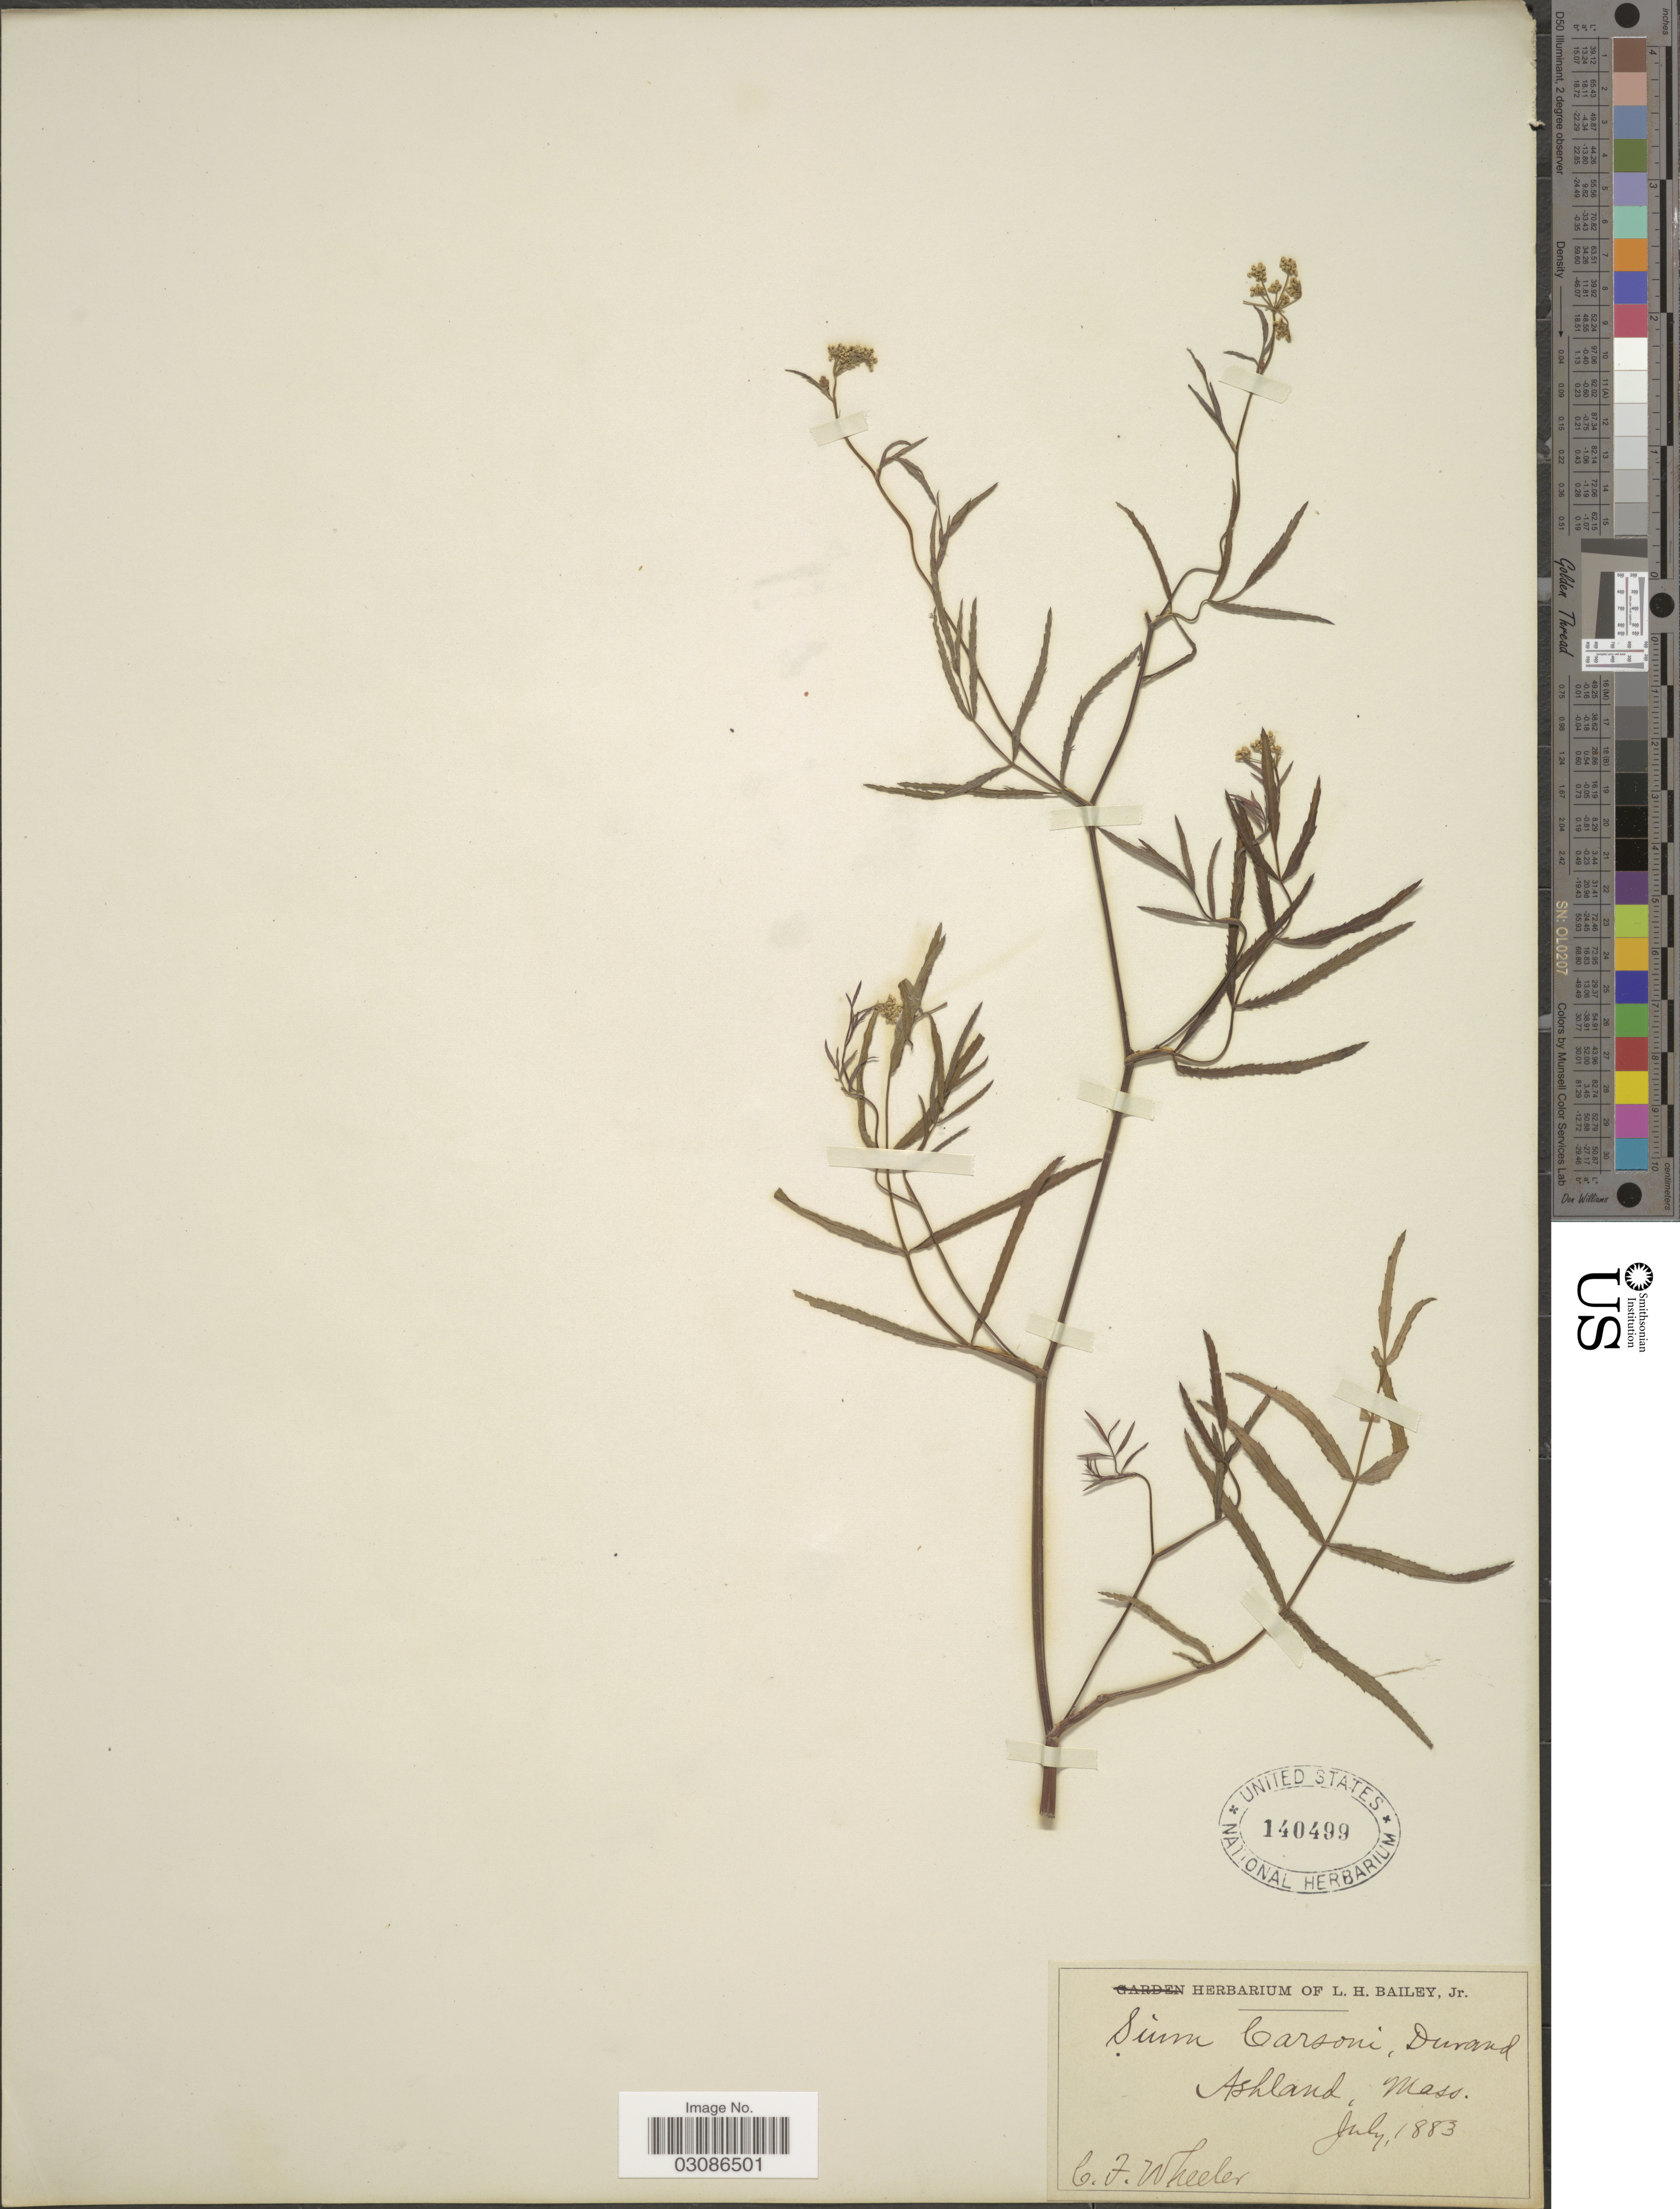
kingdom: Plantae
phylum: Tracheophyta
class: Magnoliopsida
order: Apiales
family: Apiaceae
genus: Sium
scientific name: Sium carsonii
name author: Durand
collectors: C. Wheeler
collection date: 1883-07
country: United States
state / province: Massachusetts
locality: Ashland.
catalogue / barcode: US 140499